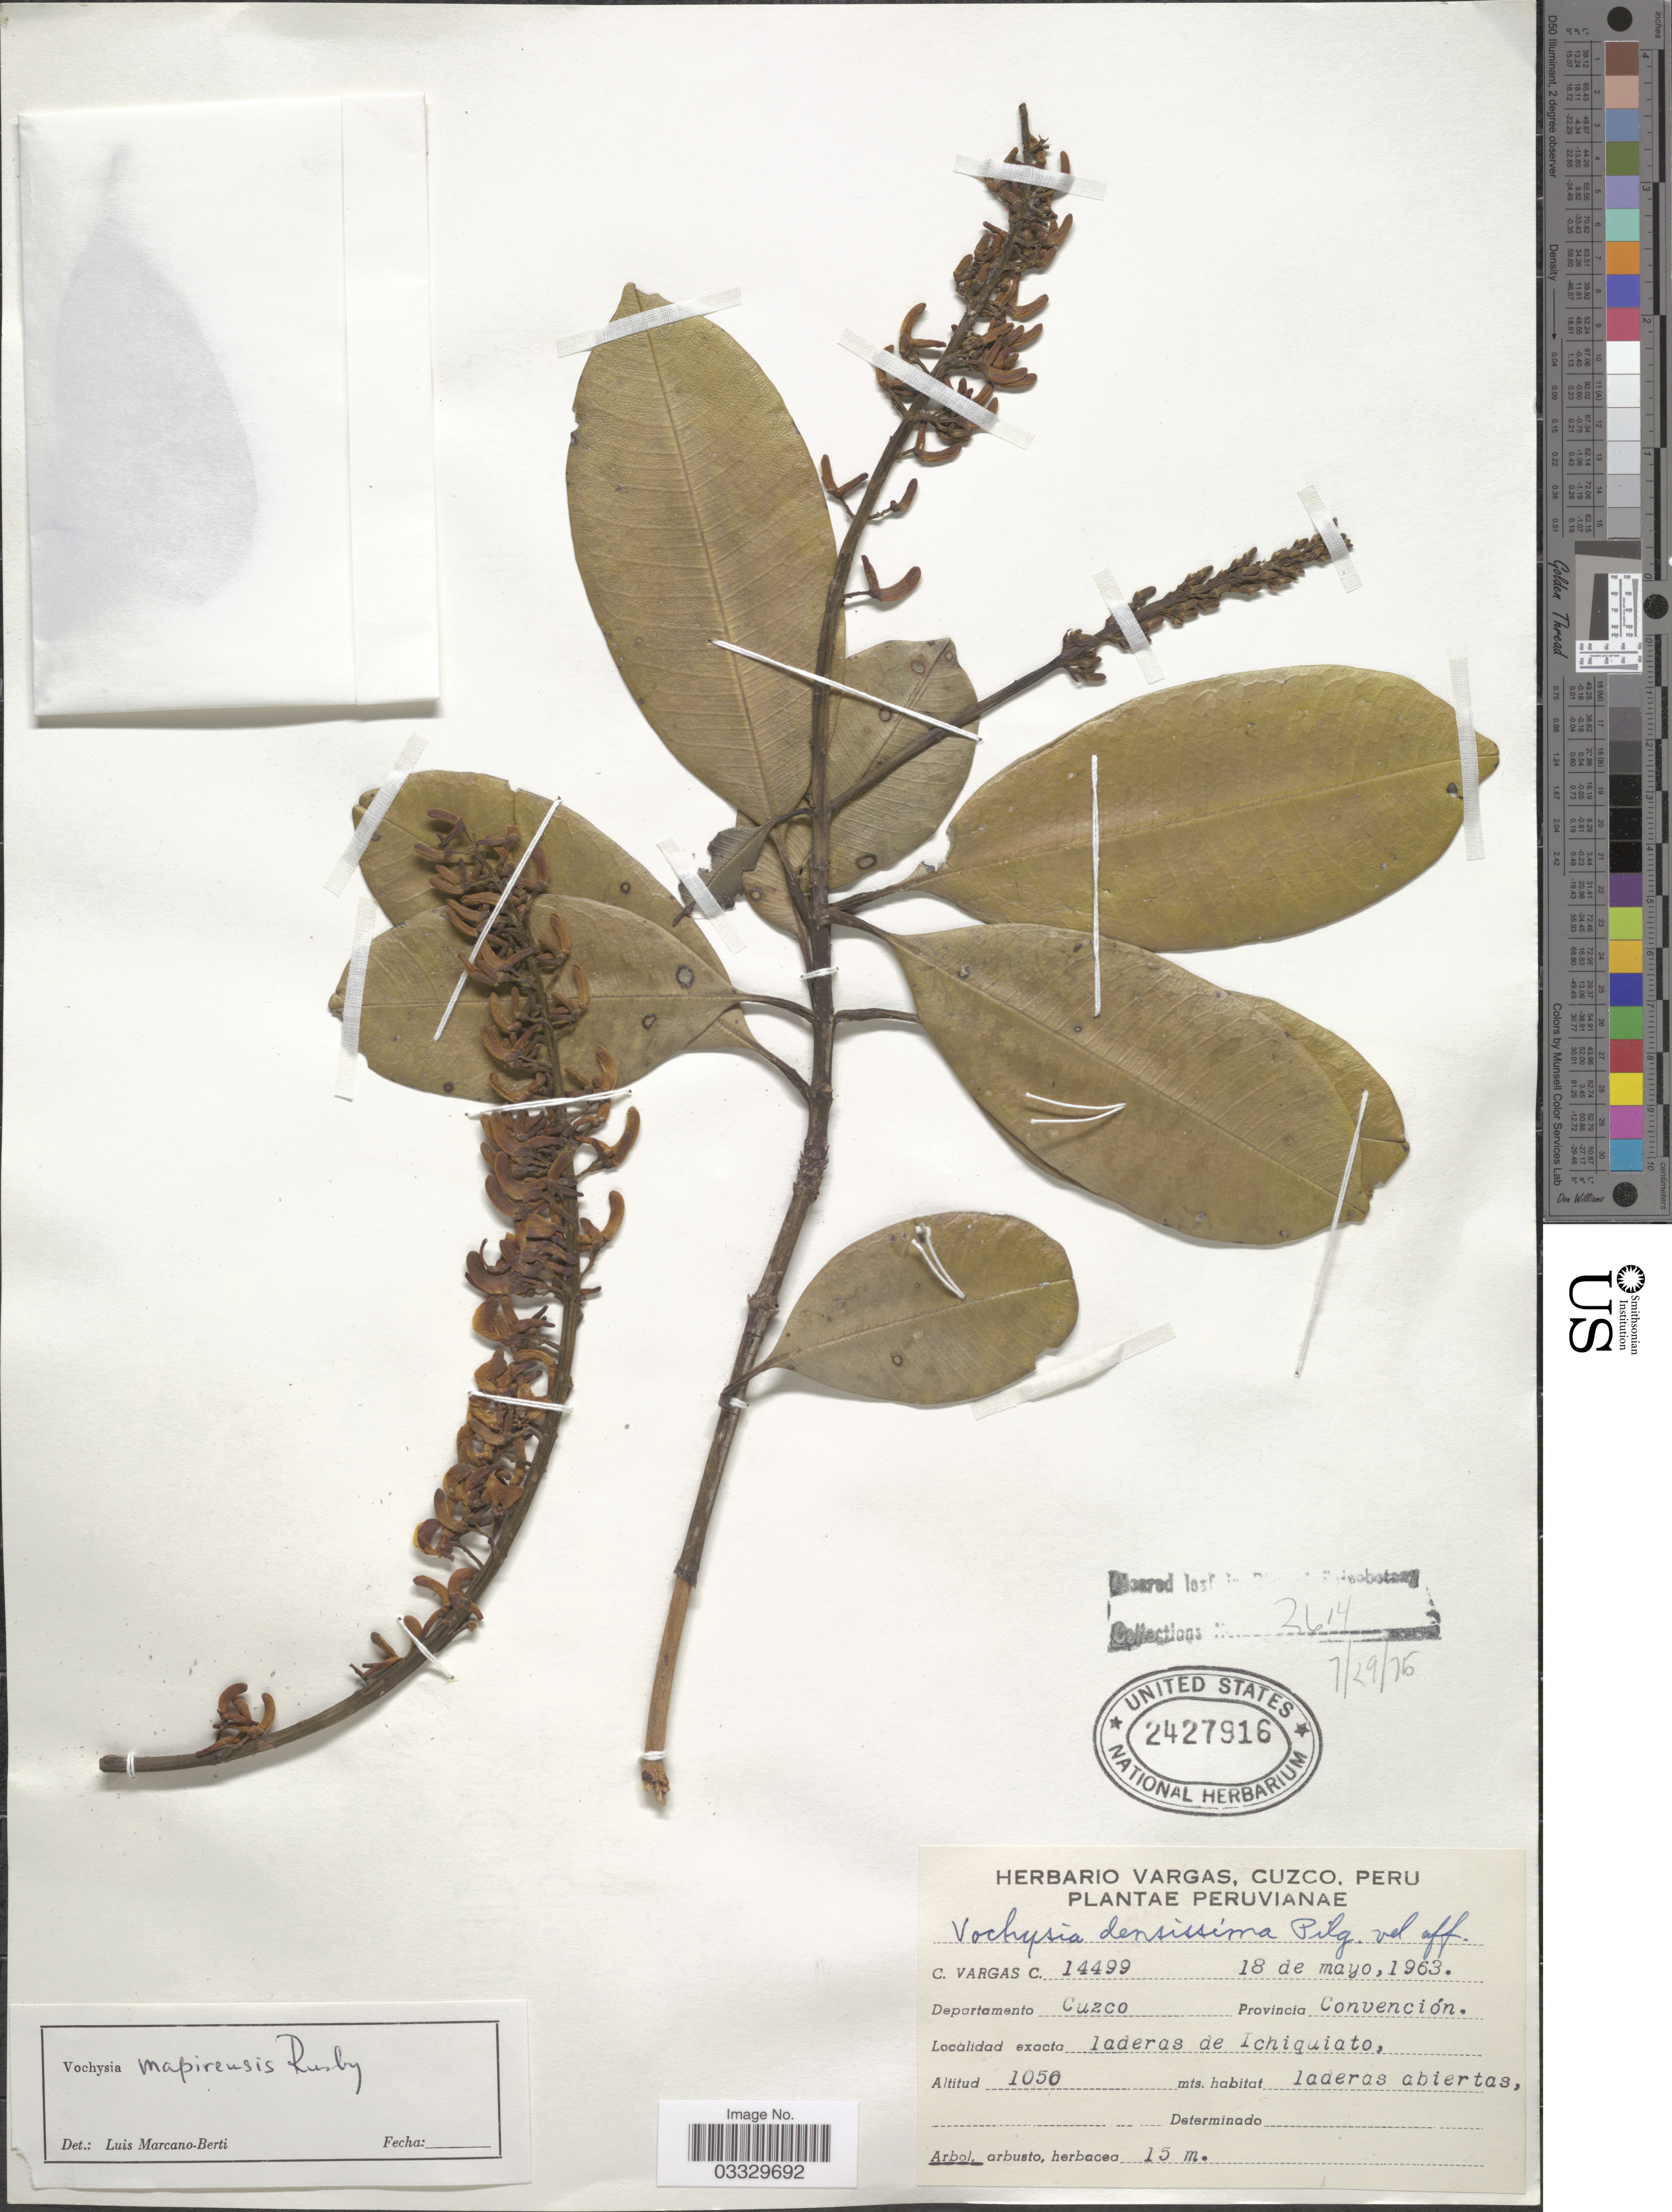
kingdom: Plantae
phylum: Tracheophyta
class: Magnoliopsida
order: Myrtales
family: Vochysiaceae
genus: Vochysia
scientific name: Vochysia mapirensis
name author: Rusby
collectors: C. Vargas Calderón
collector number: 14499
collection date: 1963-05-18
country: Peru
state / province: Cusco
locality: Departamento Cuzco. Provincia Convención. Laderas de Ichiquiato.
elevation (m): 1050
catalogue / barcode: US 2427916